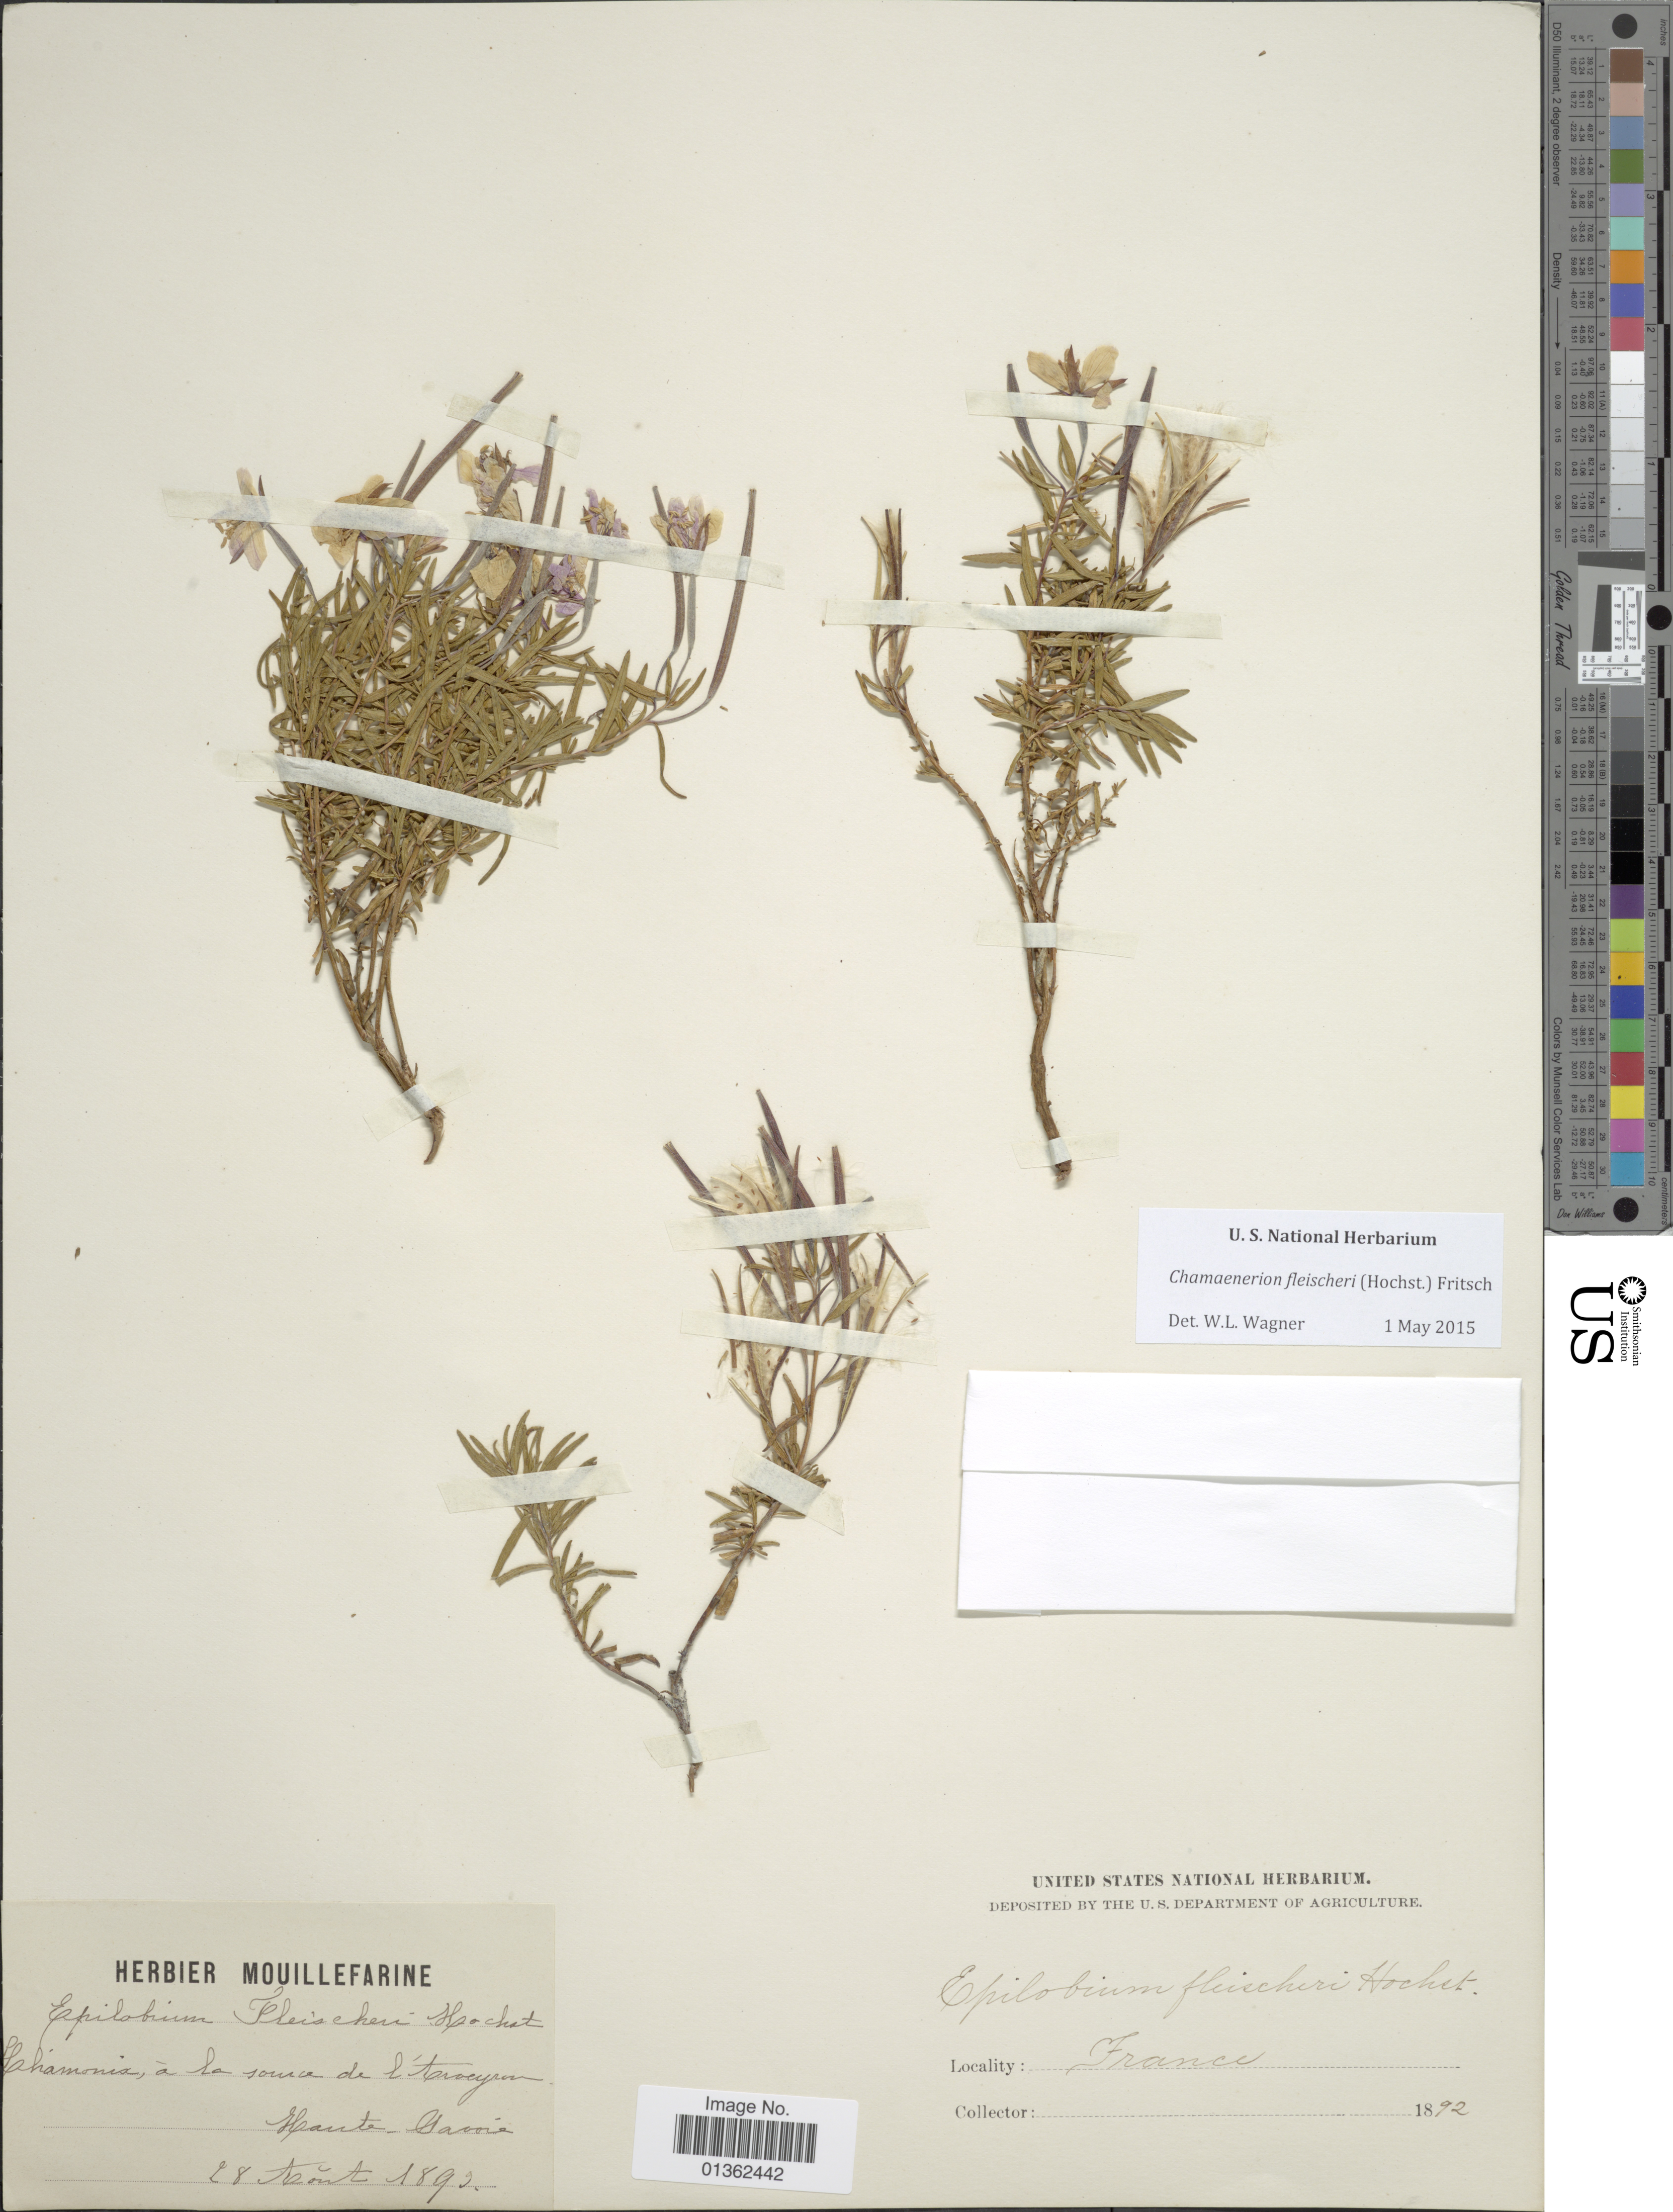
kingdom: Plantae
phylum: Tracheophyta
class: Magnoliopsida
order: Myrtales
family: Onagraceae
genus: Chamaenerion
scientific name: Chamaenerion fleischeri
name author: (Hochst.) Fritsch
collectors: ex herb. Mouillefarine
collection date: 1893-08-28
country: France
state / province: Auvergne-Rhône-Alpes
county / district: Haute-Savoie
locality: Chamonix, à la source de l'Arveryon, Haute-Savoie. [Chamonix, at the source of the Arveyron, Upper Savoy.]